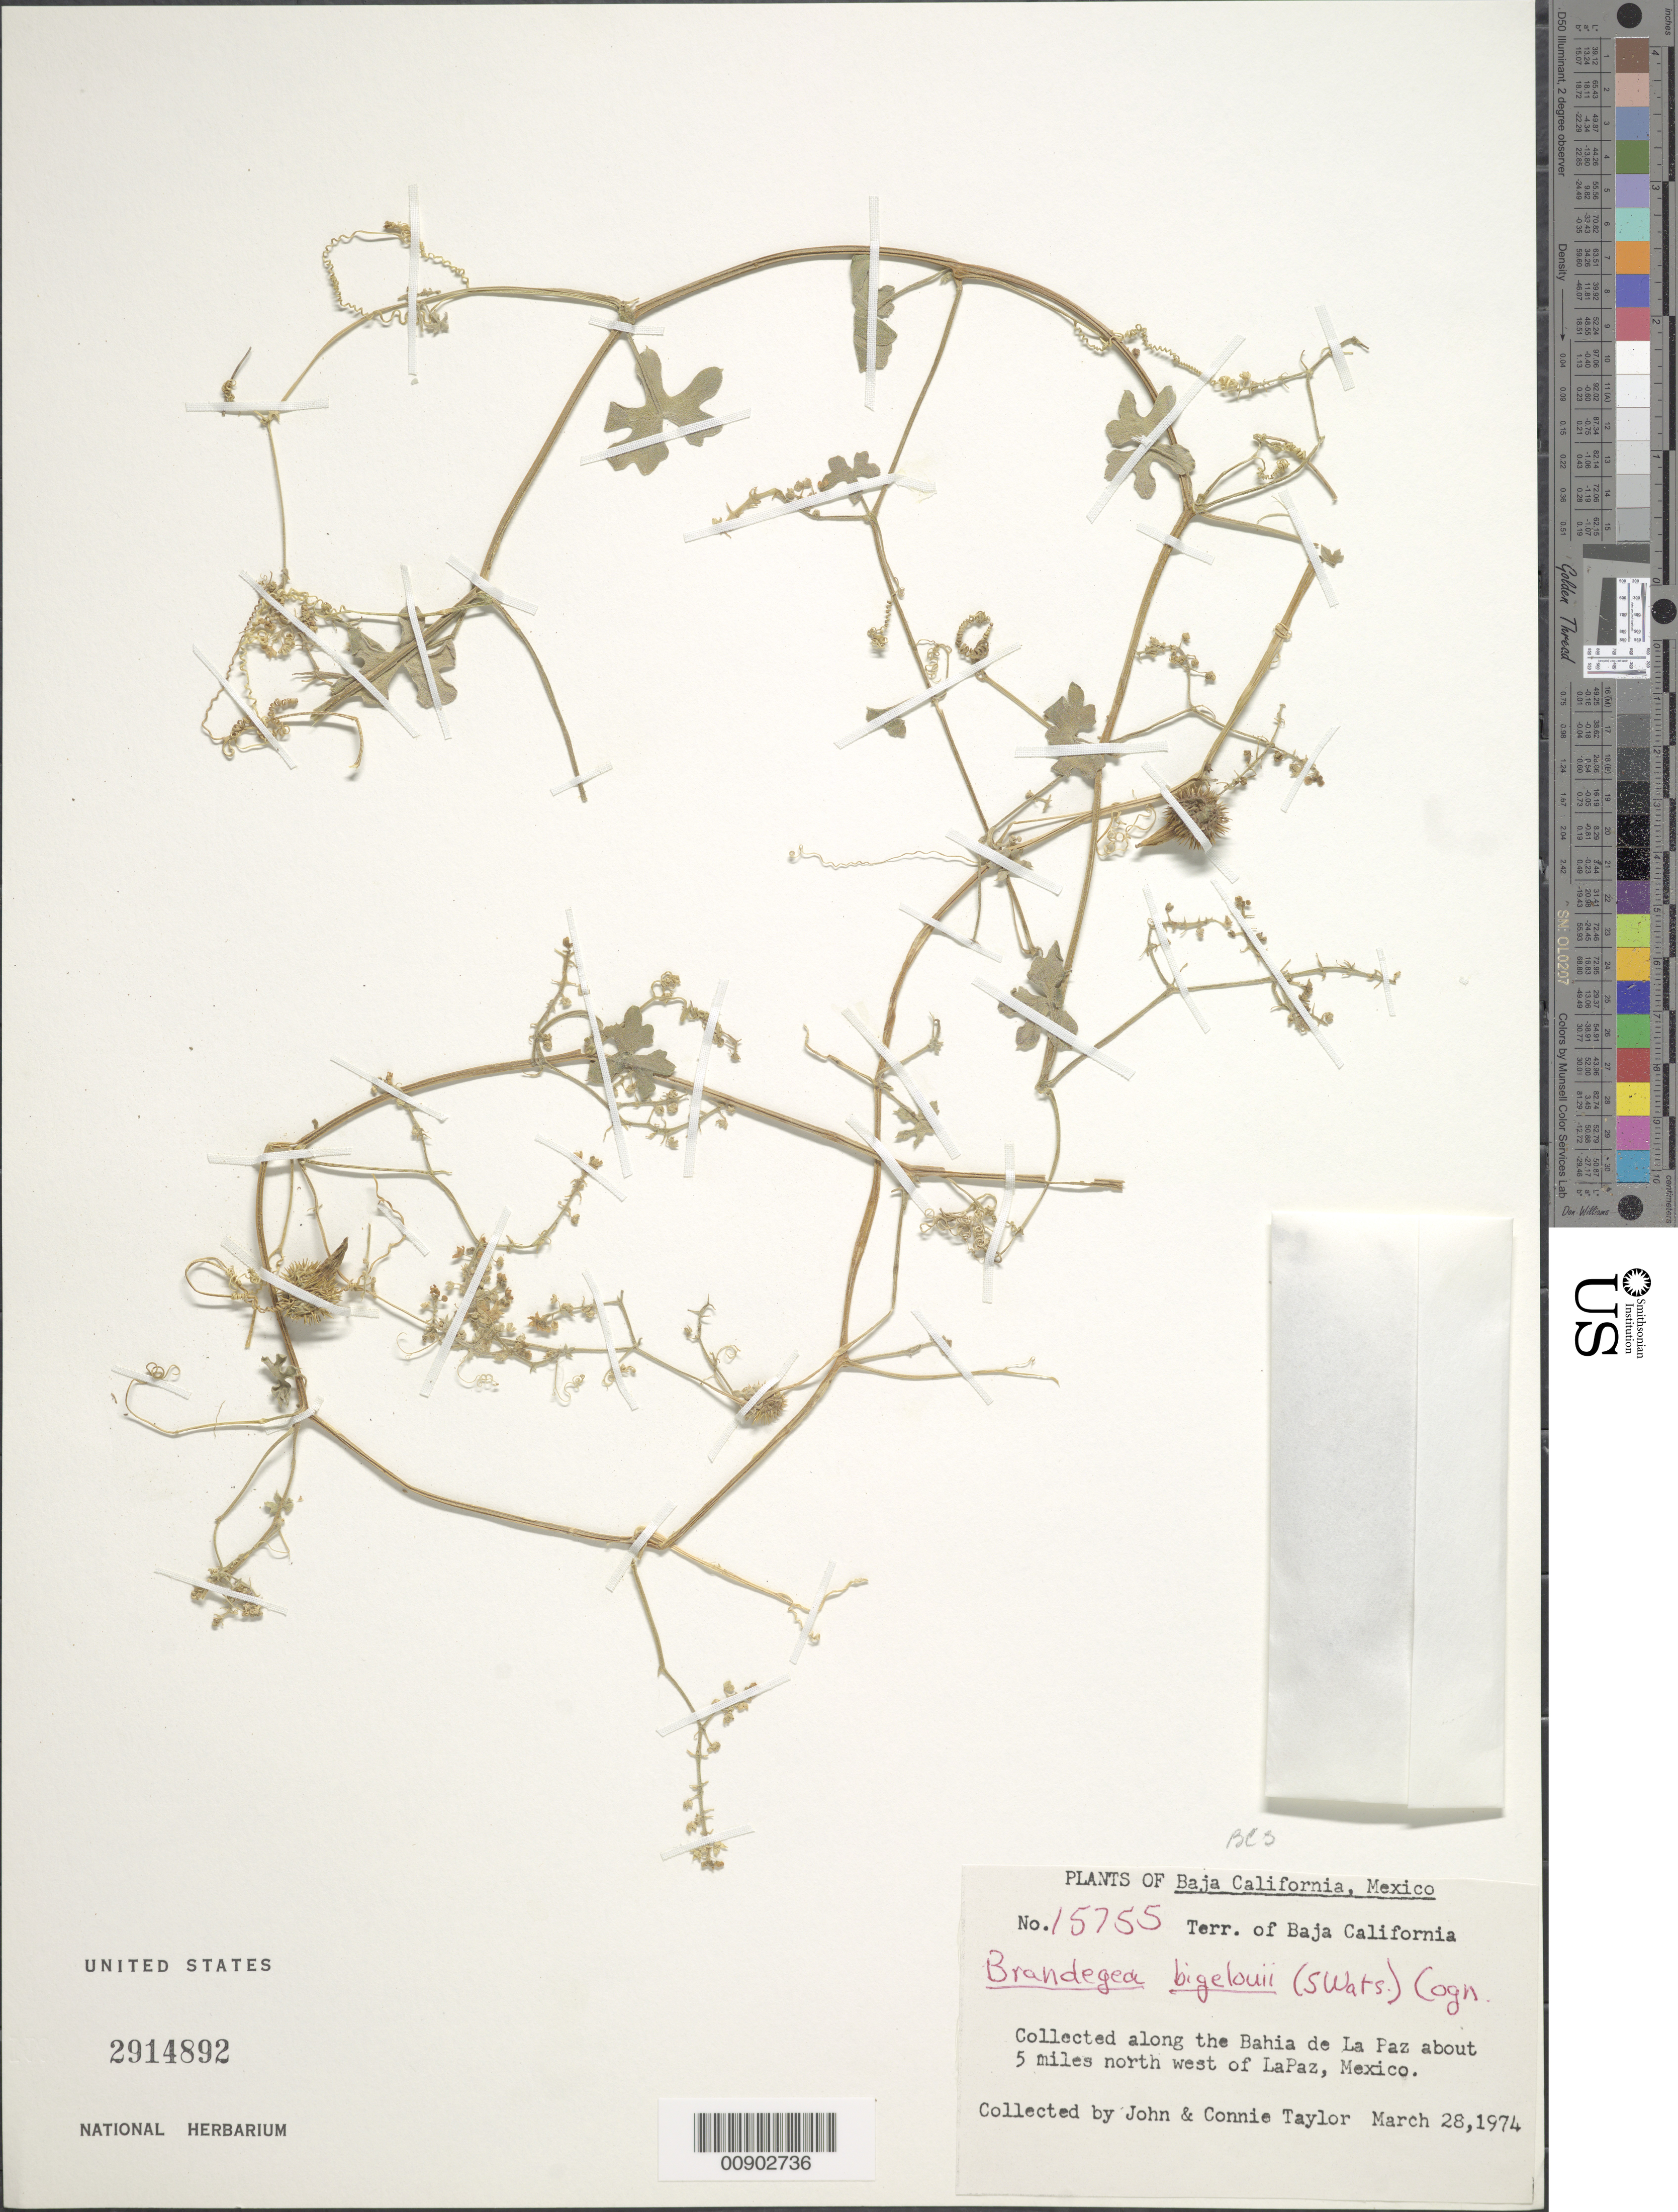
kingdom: Plantae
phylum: Tracheophyta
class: Magnoliopsida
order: Cucurbitales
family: Cucurbitaceae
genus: Echinopepon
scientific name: Echinopepon insularis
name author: S. Watson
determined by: Strong, Mark T., (BOT), Smithsonian Institution - National Museum of Natural History (UNITED STATES)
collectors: J. Taylor & C. Taylor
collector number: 15755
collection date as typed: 28 Mar 1974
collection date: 1974-03-28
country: Mexico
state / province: Baja California Sur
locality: Bahía de la Paz about 5 miles north west of La Paz, Terr. Baja California.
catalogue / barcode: US 2914892